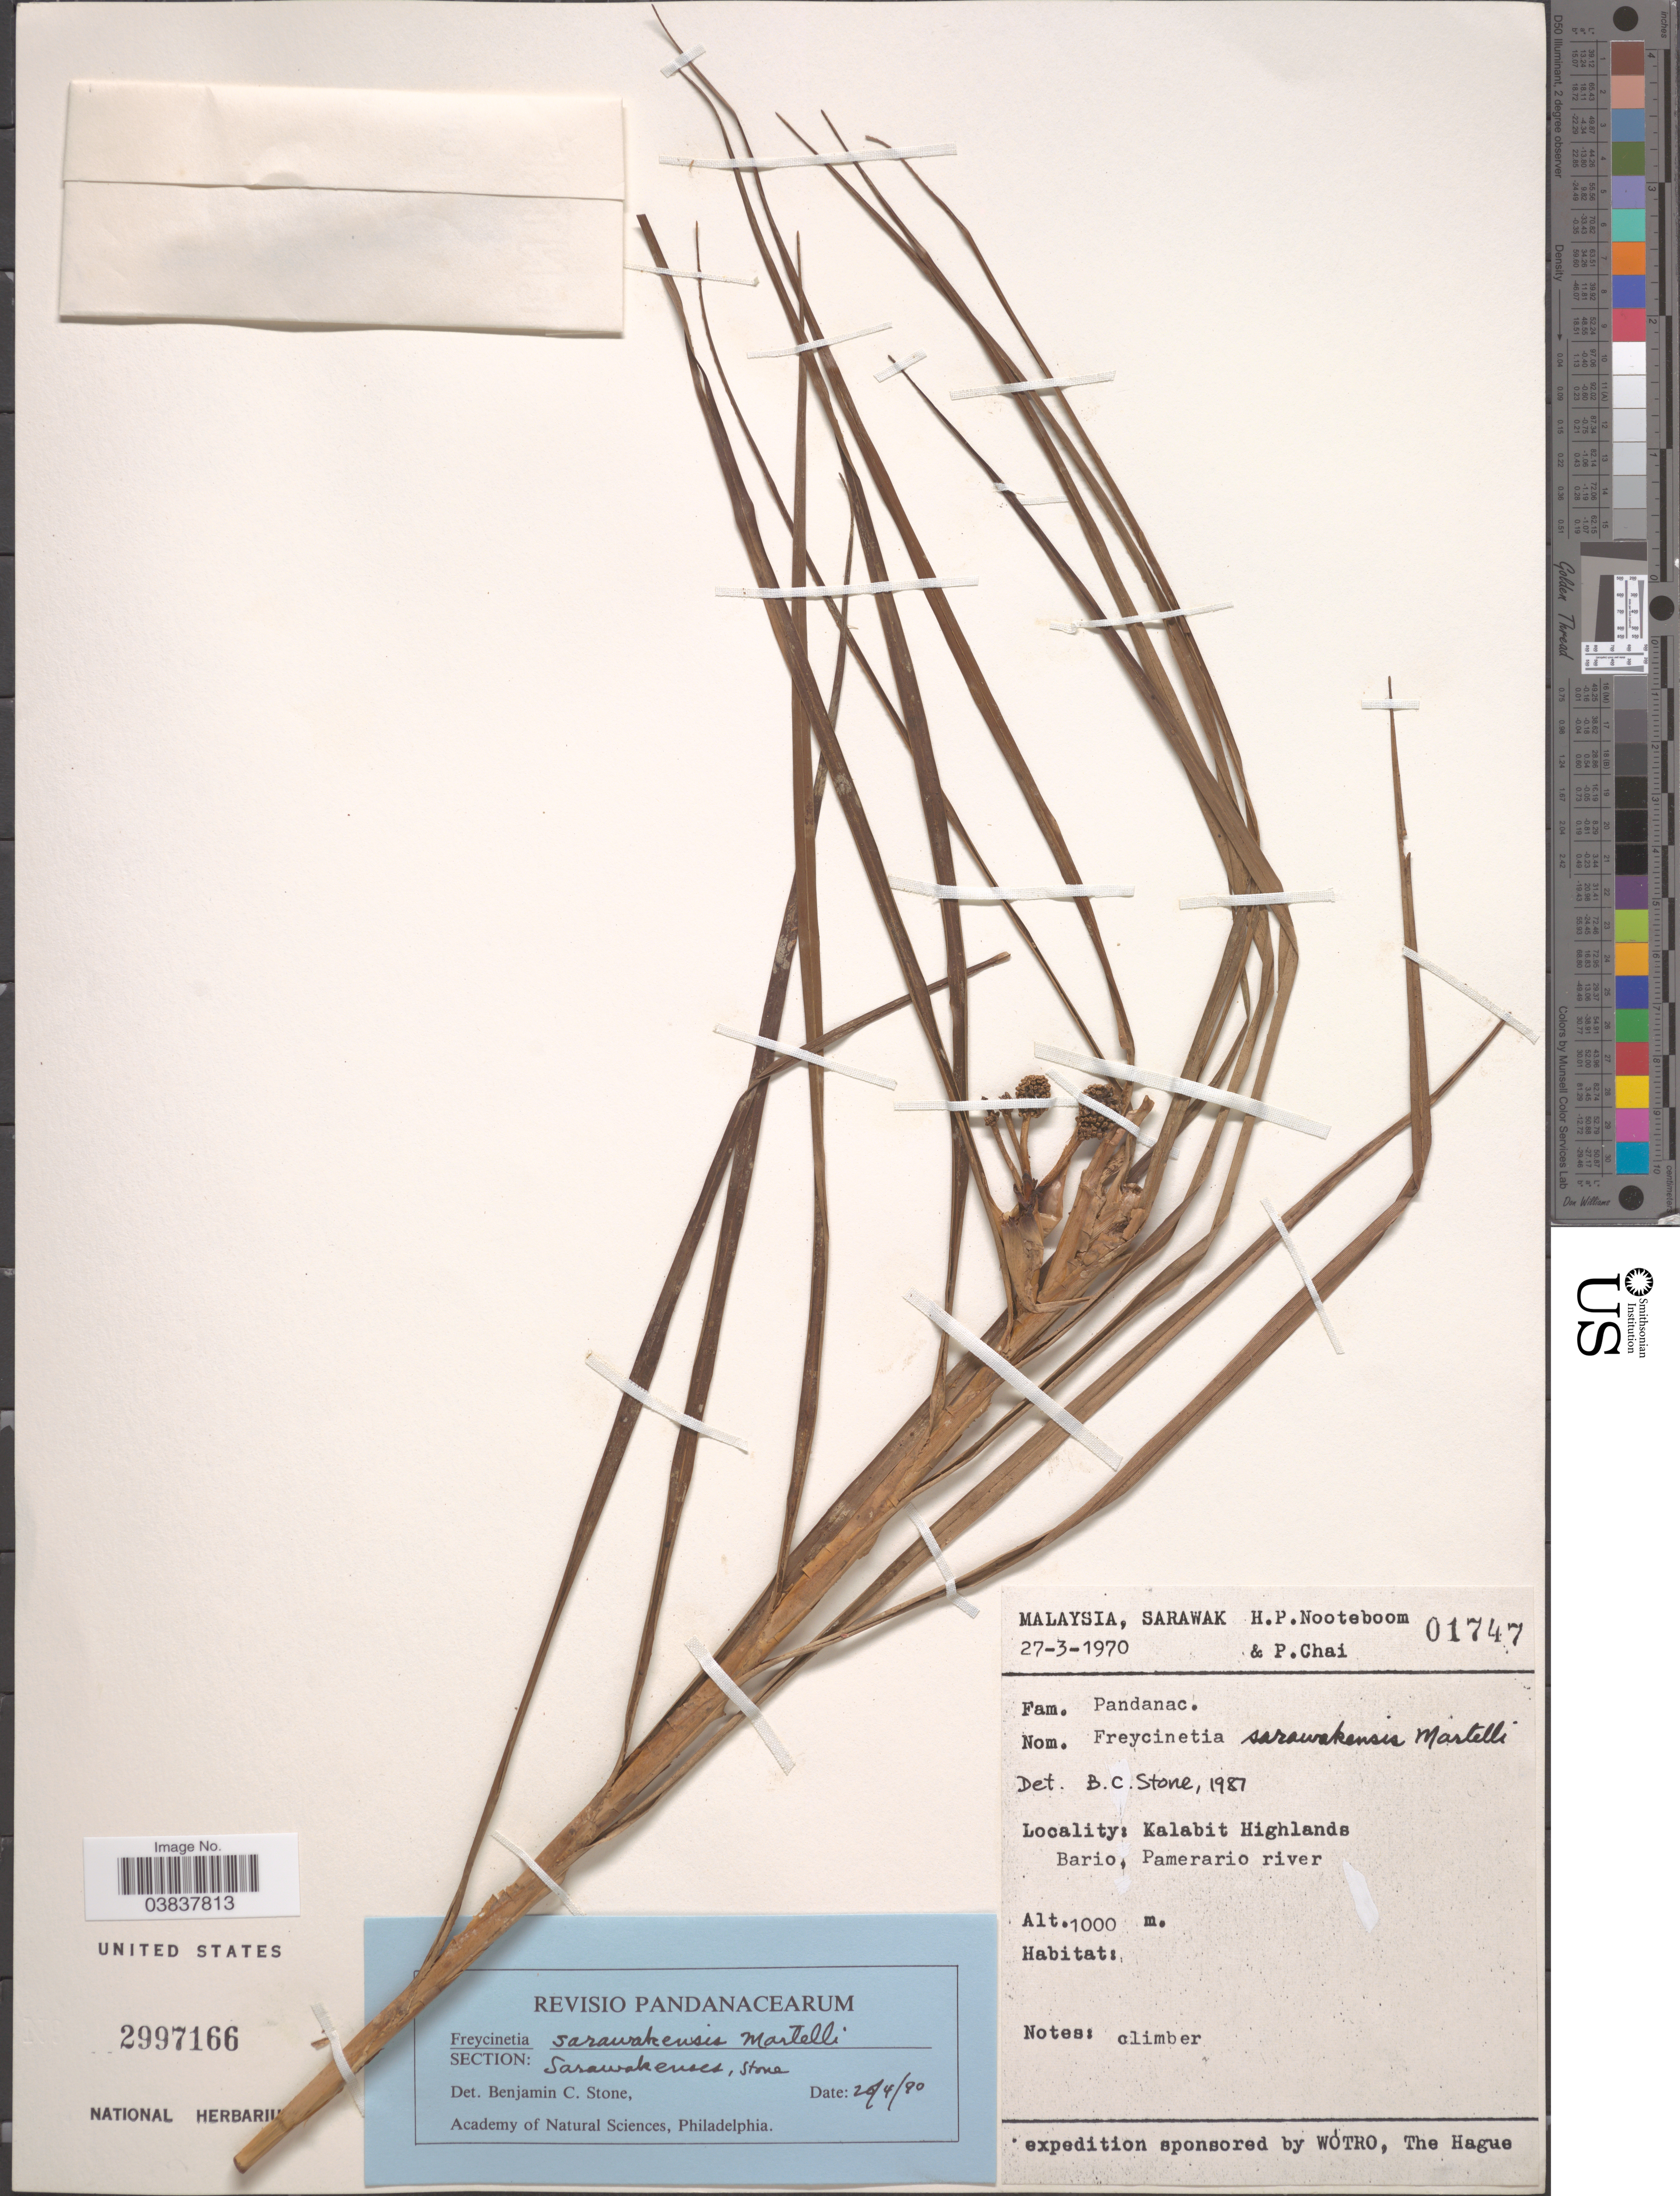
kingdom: Plantae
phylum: Tracheophyta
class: Liliopsida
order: Pandanales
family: Pandanaceae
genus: Freycinetia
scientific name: Freycinetia sarawakensis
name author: Martelli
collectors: H. P. Nooteboom & P. Chai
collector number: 01747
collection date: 1970-03-27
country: Malaysia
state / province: Sarawak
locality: Kalabit Highlands. Bario, Pamerario river.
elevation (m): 1000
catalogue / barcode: US 2997166